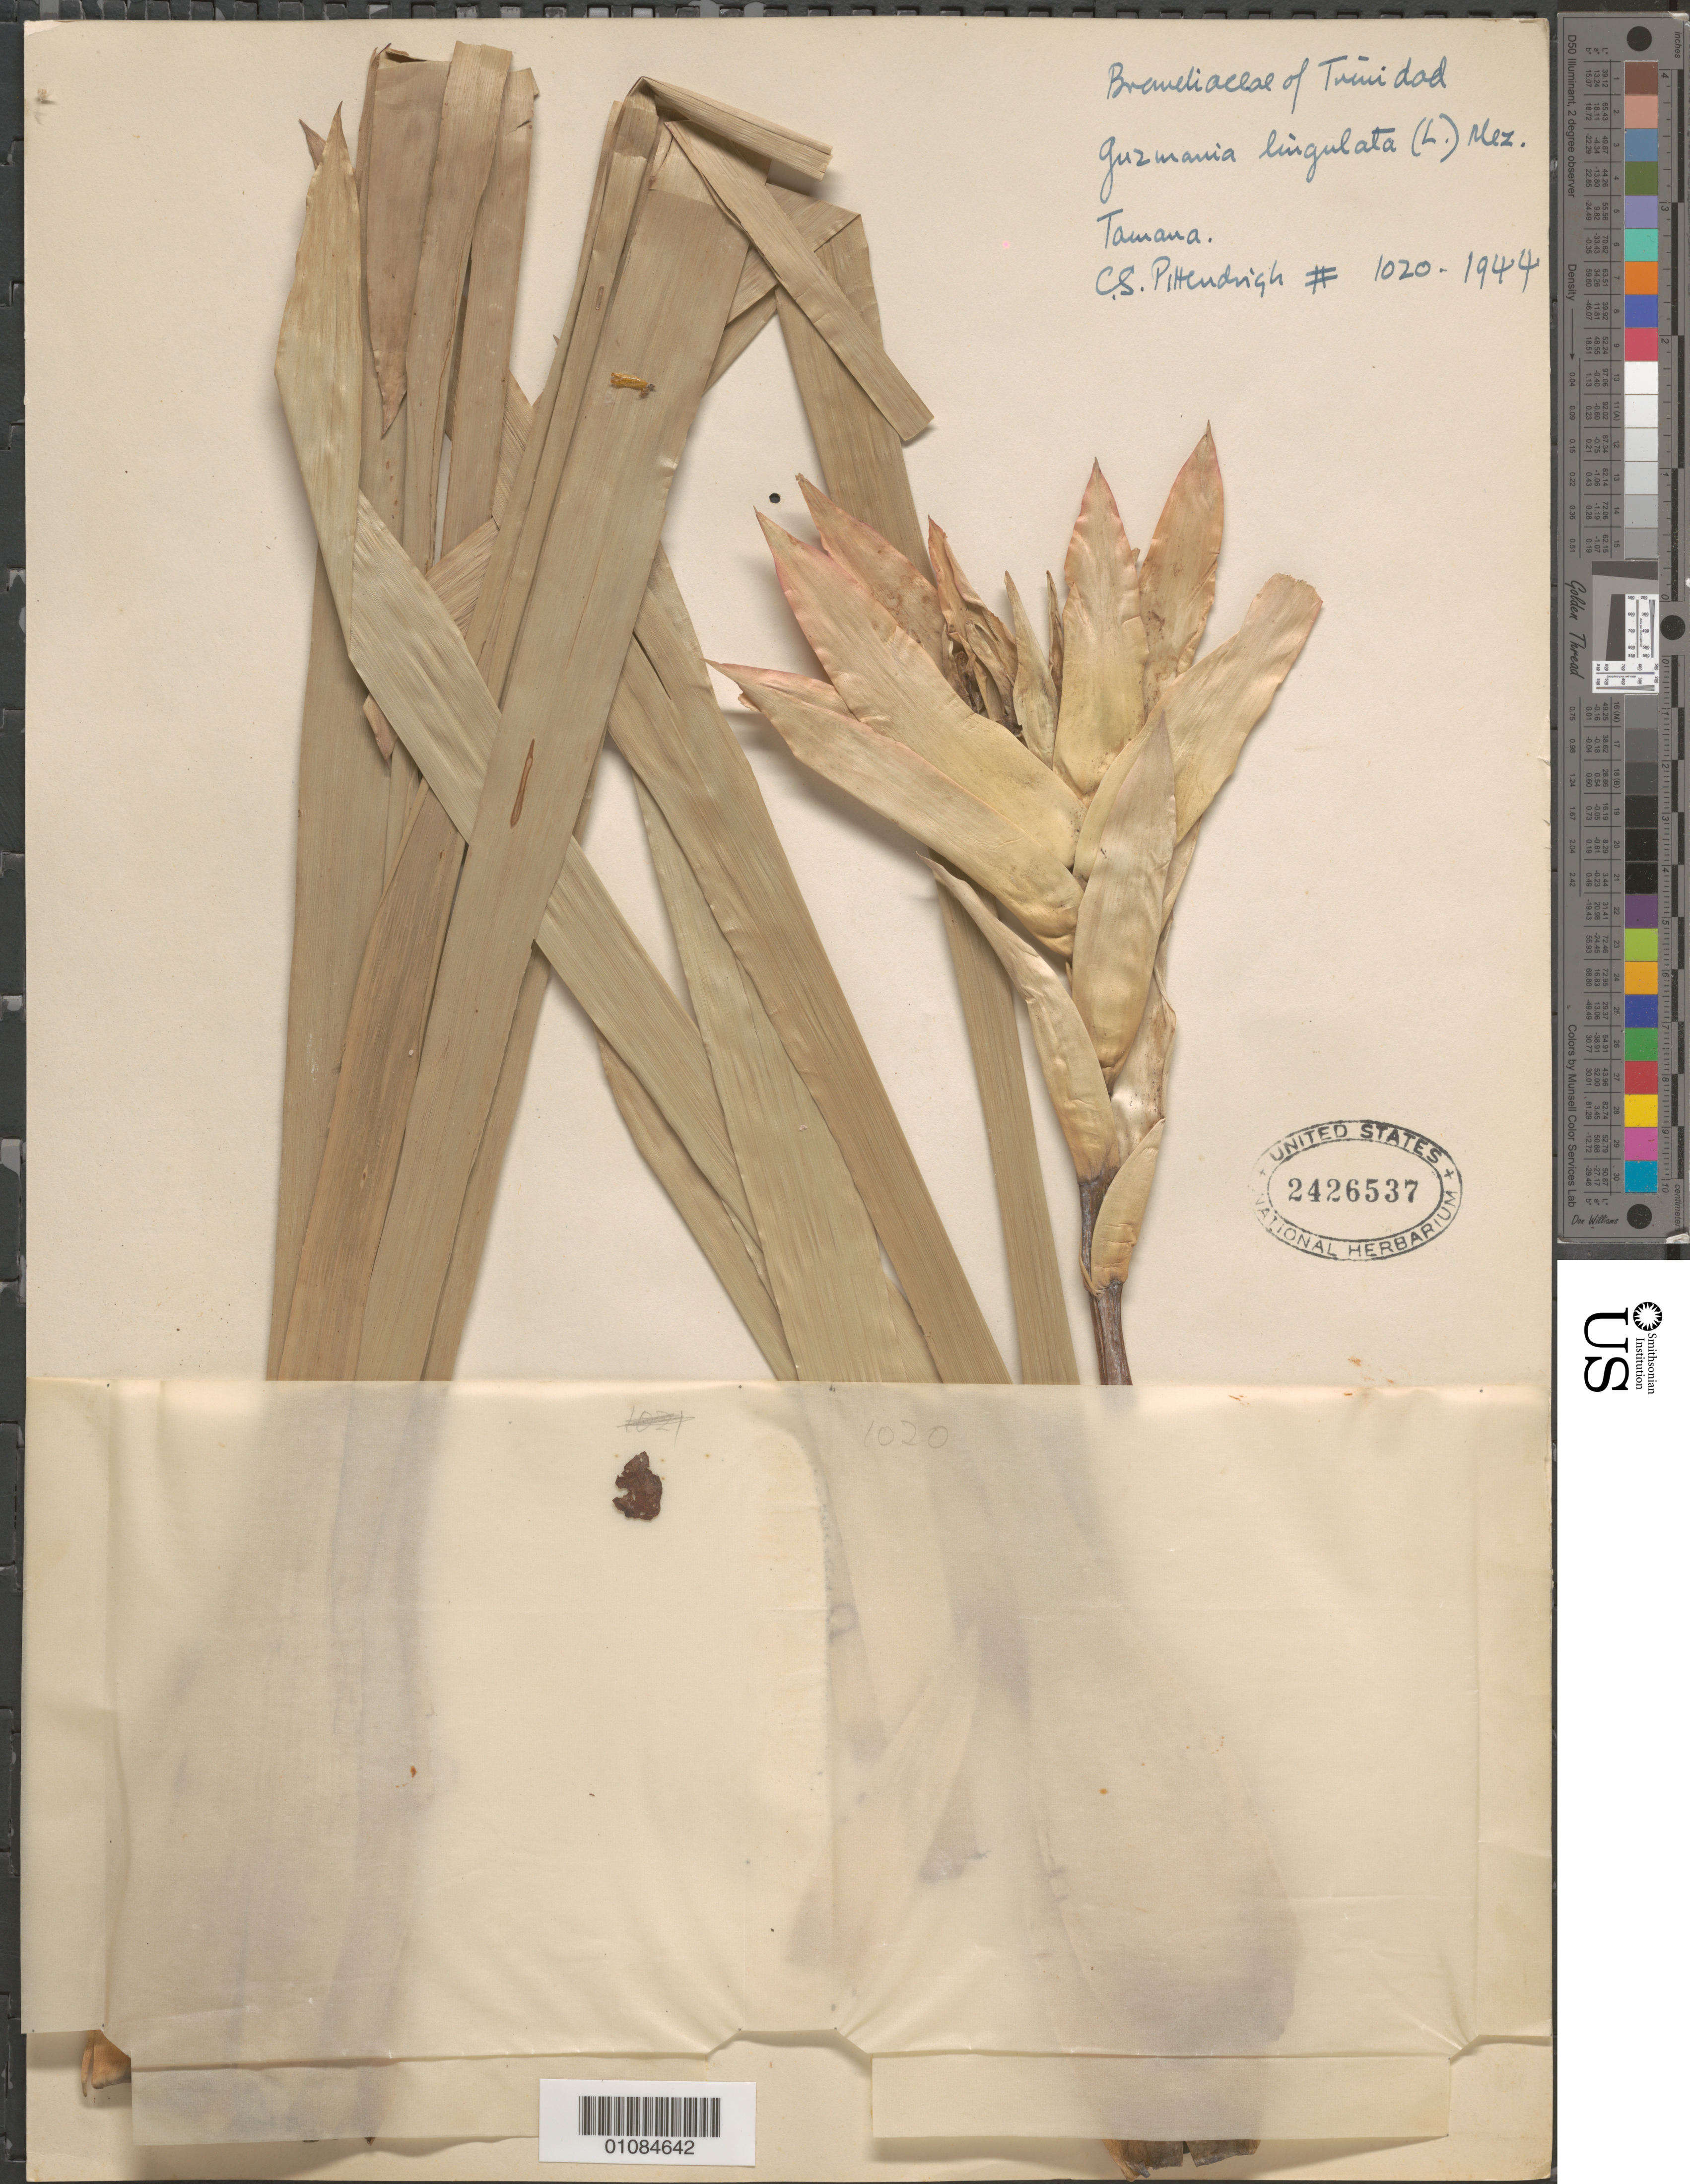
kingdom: Plantae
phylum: Tracheophyta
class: Liliopsida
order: Poales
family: Bromeliaceae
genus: Guzmania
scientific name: Guzmania lingulata var. lingulata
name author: (L.) Mez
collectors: C. S. Pittendrigh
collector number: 1020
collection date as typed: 1944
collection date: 1944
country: Trinidad and Tobago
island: Trinidad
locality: Tamana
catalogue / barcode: US 2426537